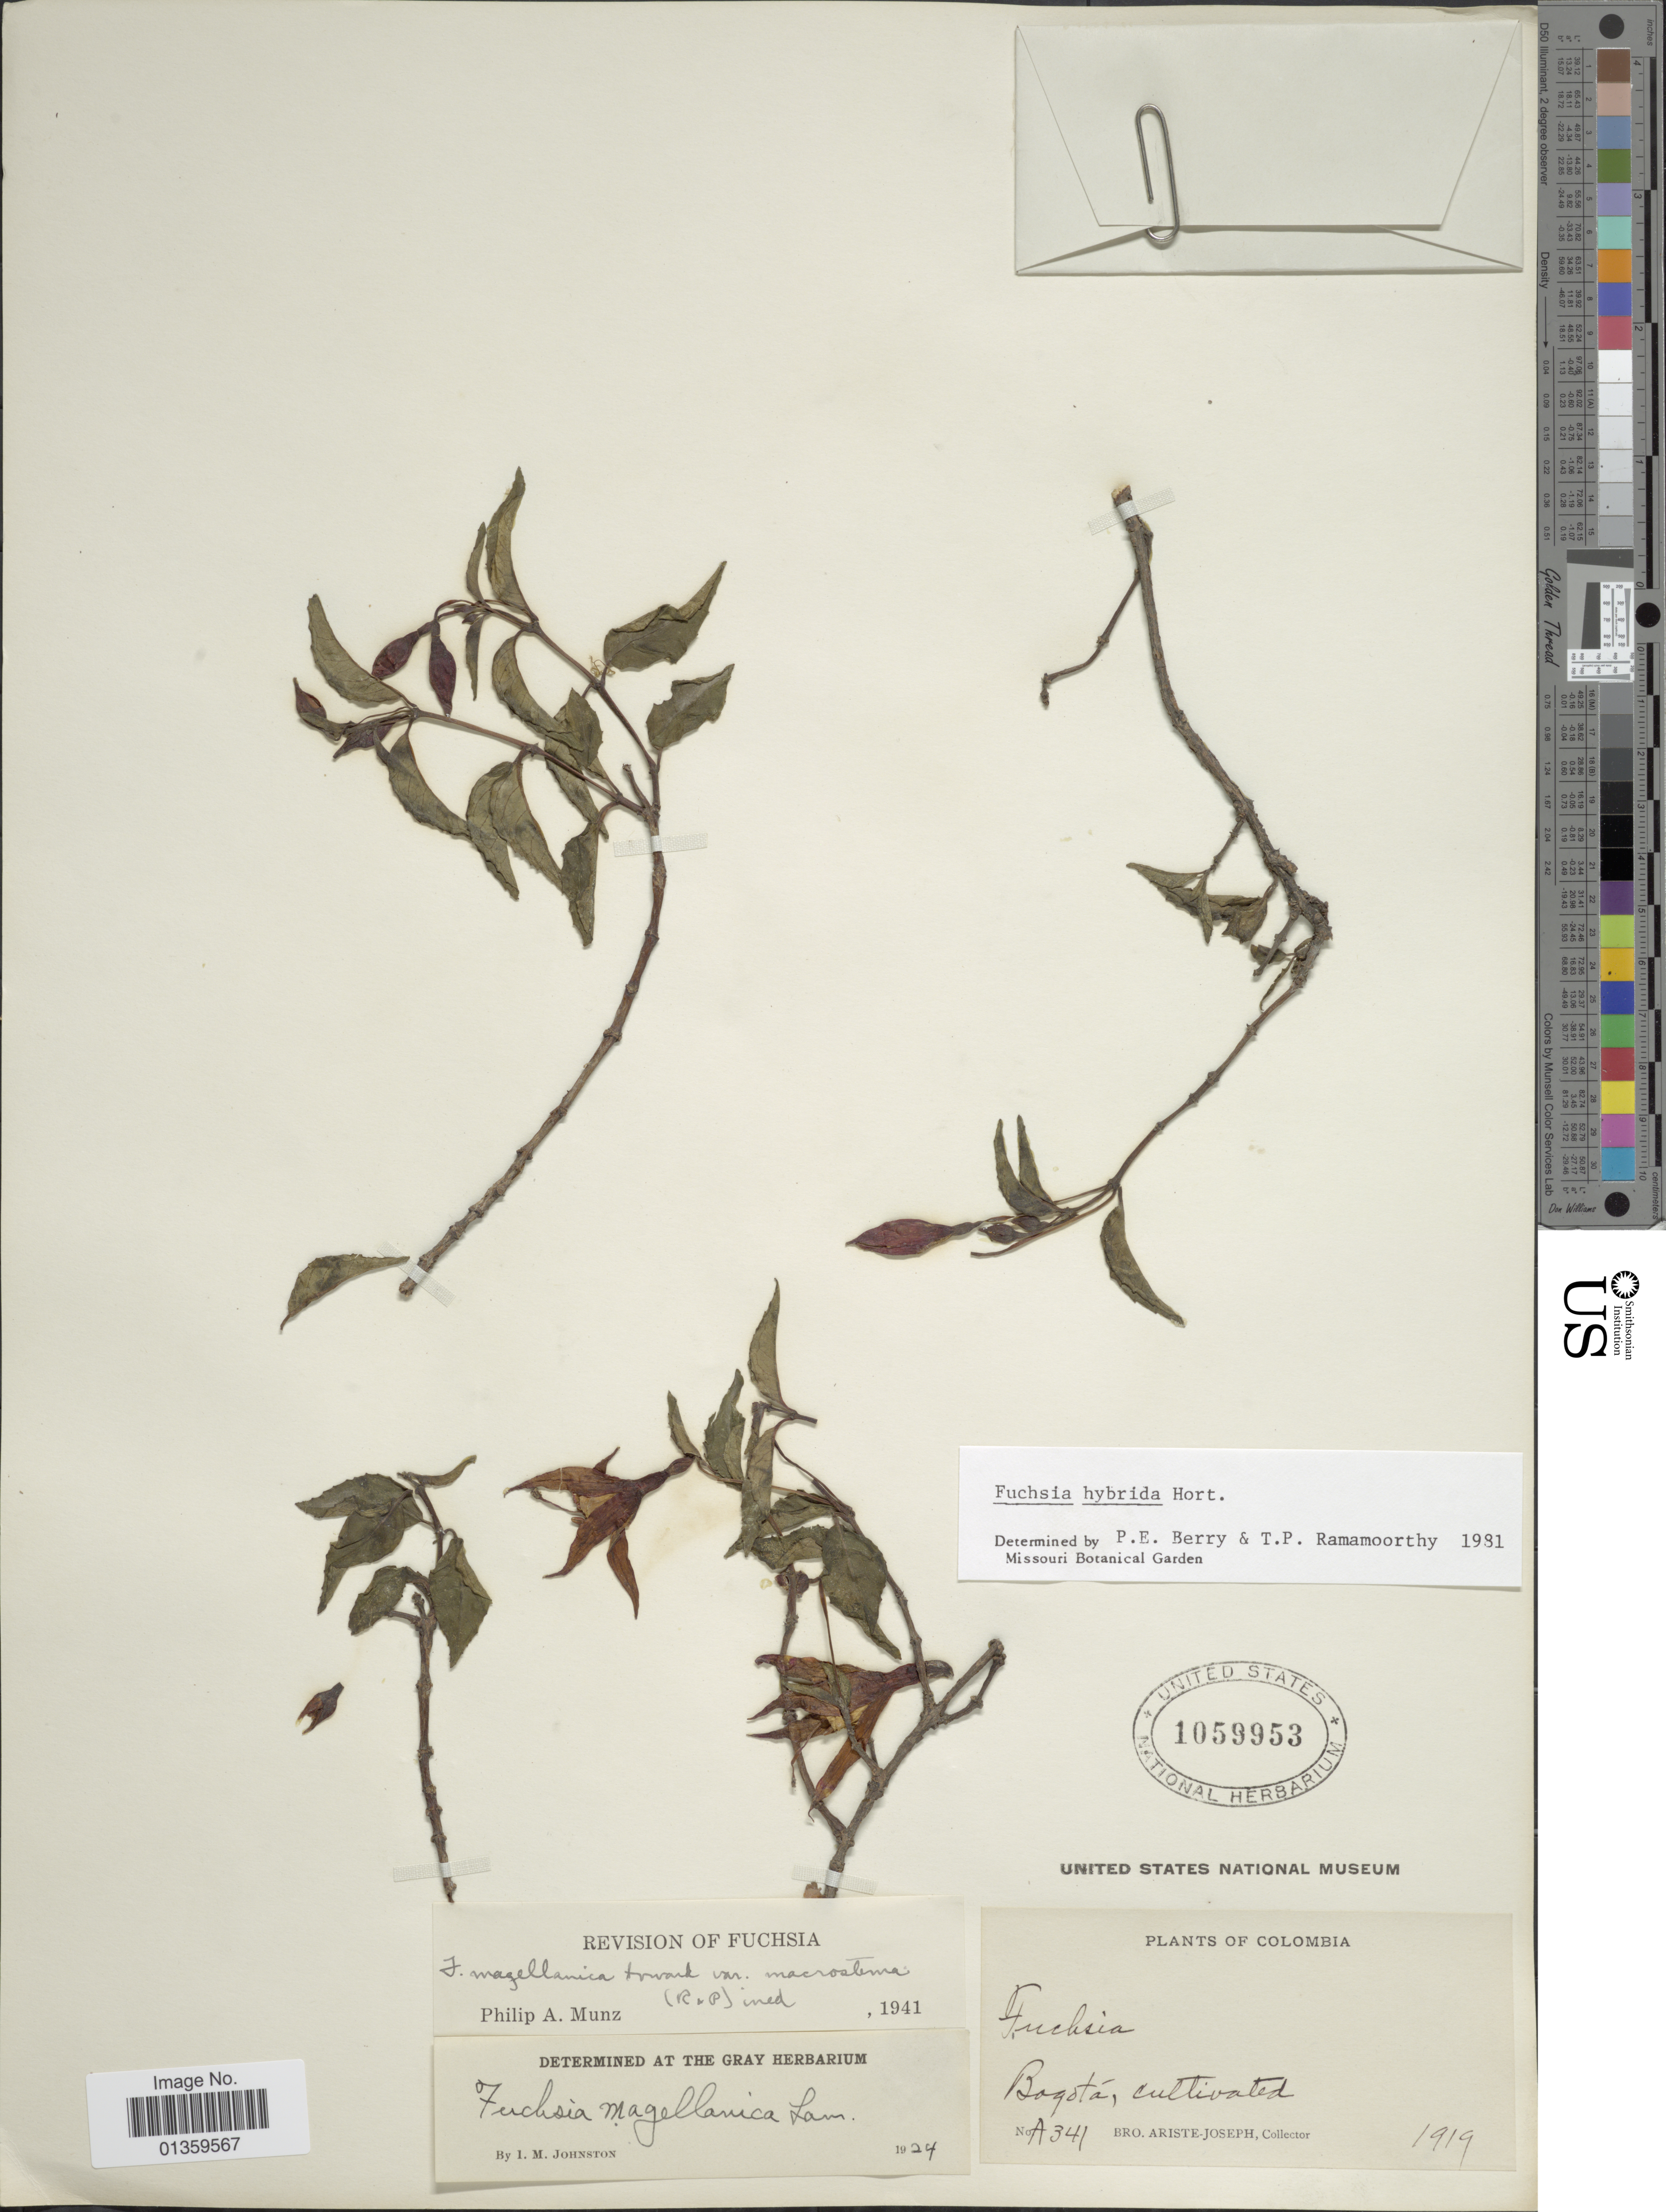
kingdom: Plantae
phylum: Tracheophyta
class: Magnoliopsida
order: Myrtales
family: Onagraceae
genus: Fuchsia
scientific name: Fuchsia x hybrida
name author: Hort.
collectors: Bro. Ariste-Joseph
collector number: A341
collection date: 1919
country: Colombia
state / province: Bogota D.C.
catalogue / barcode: US 1059953